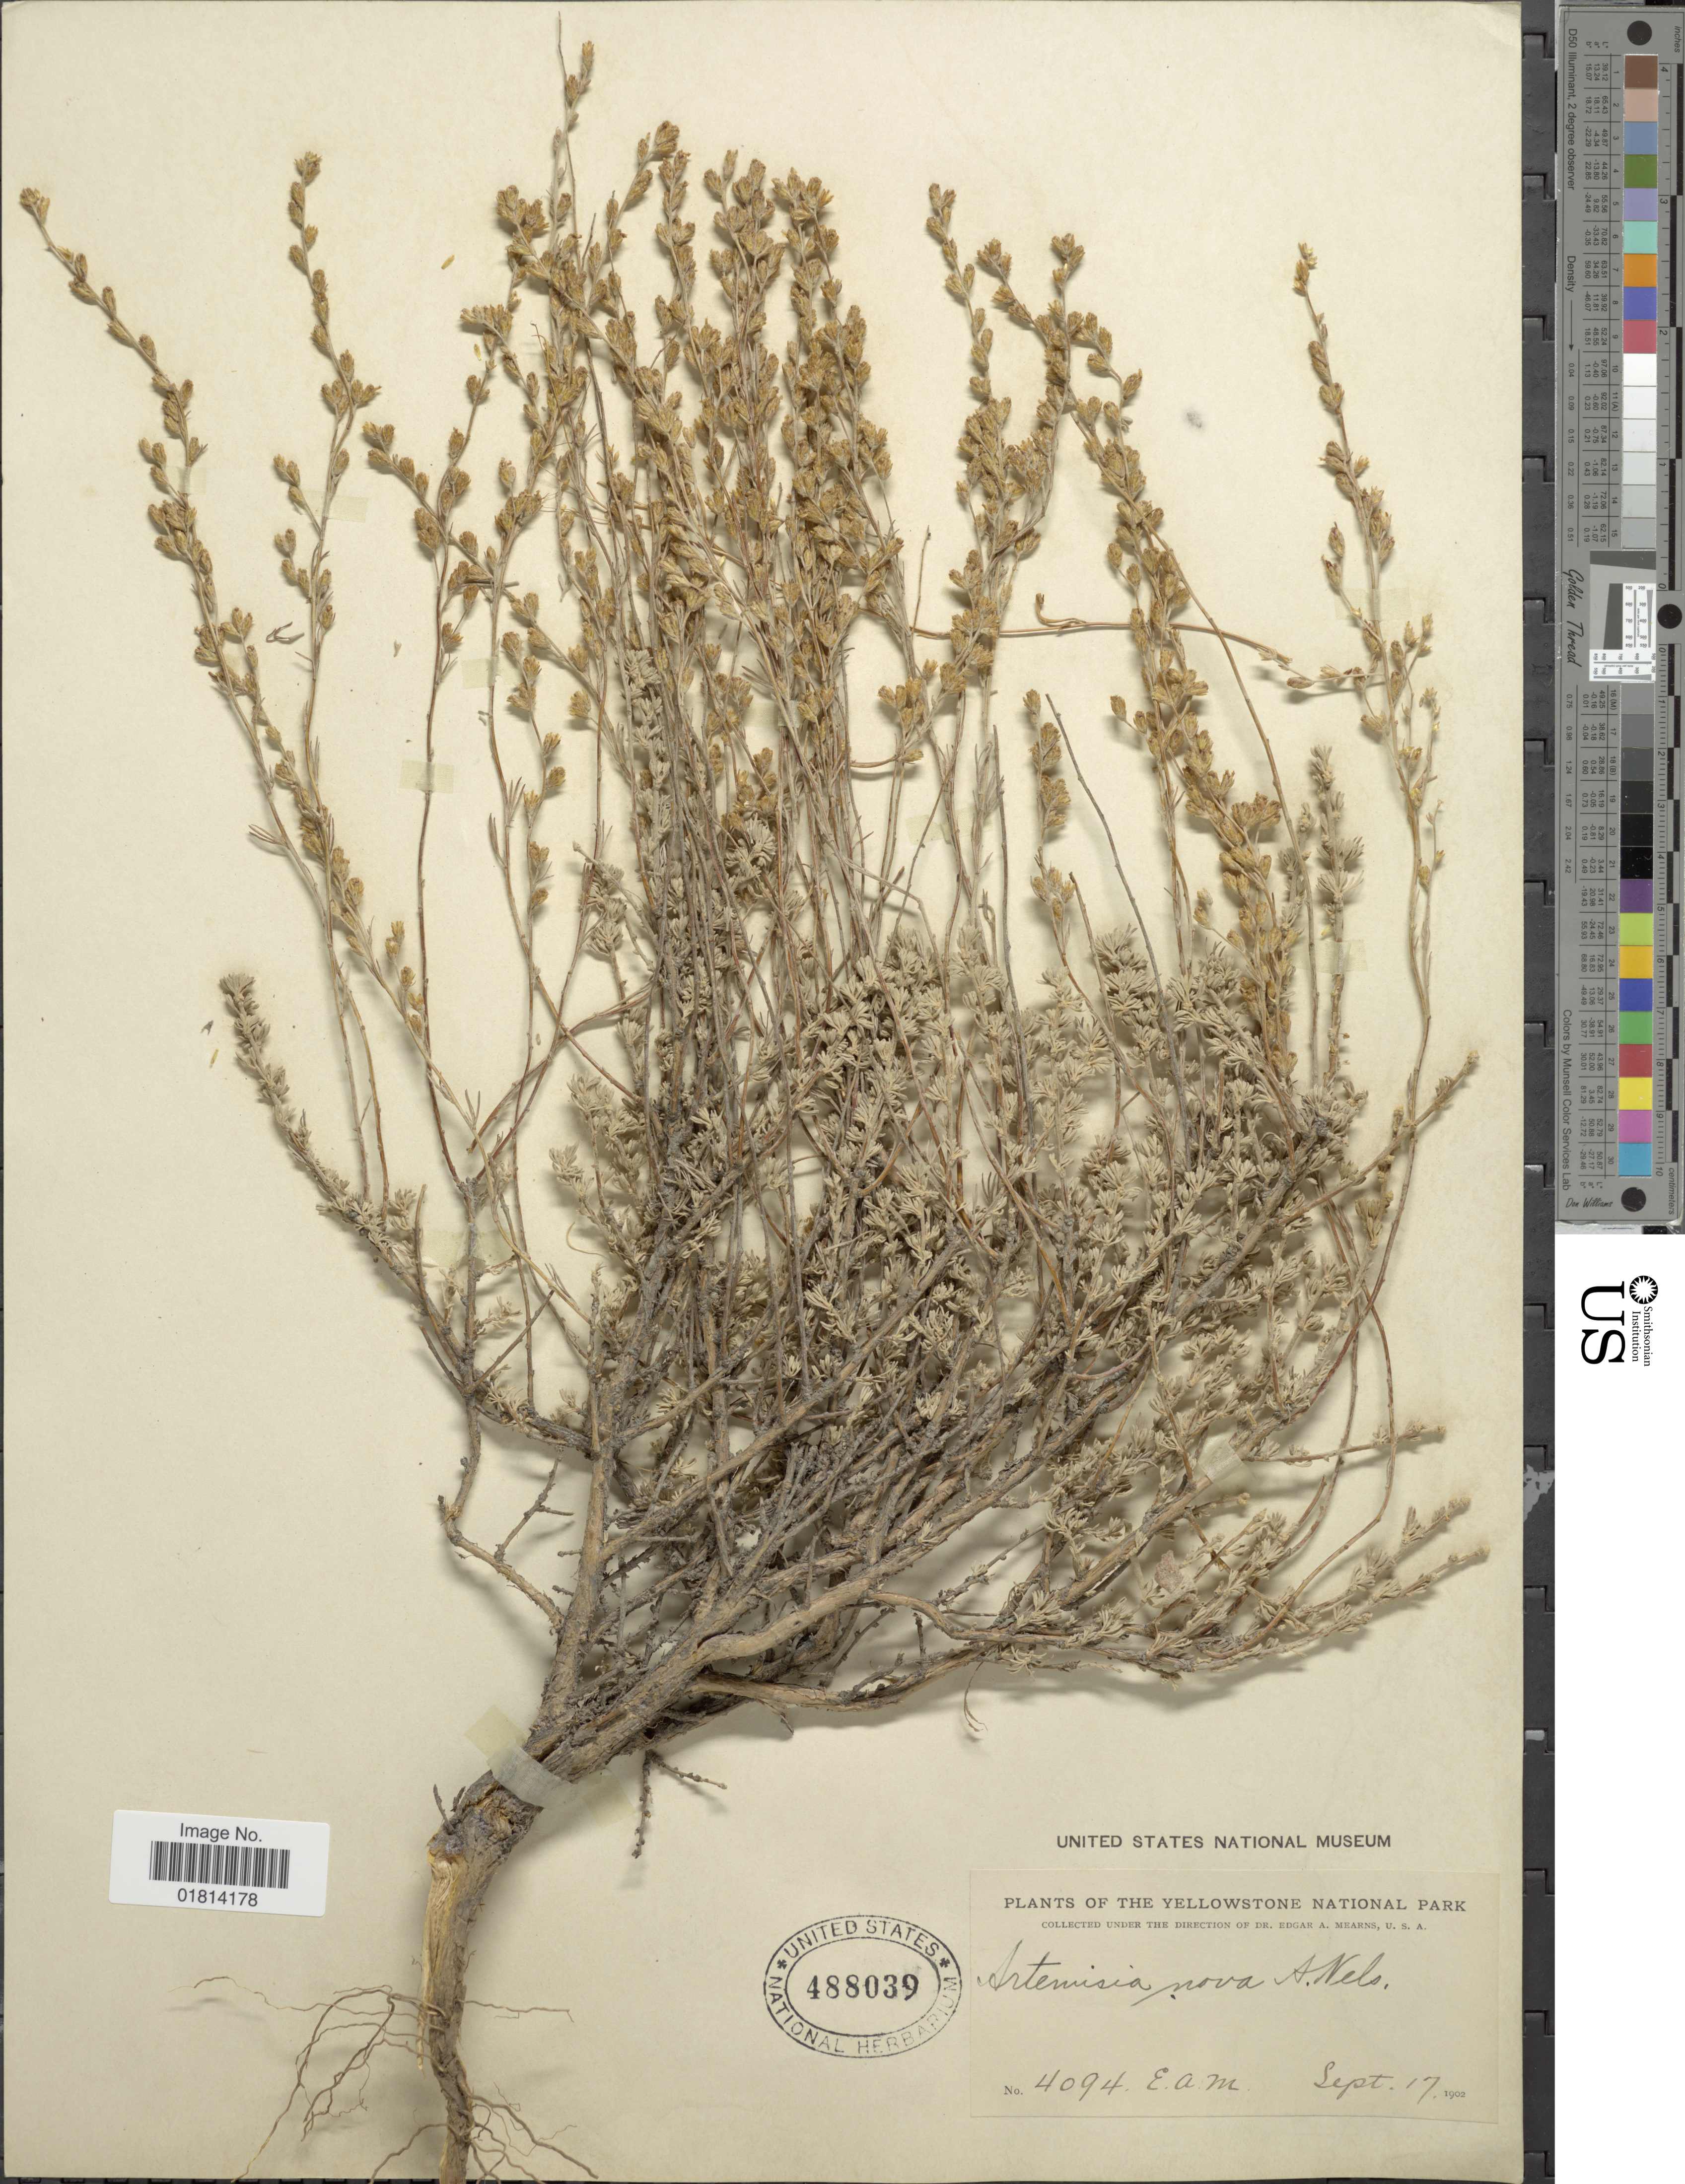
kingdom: Plantae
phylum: Tracheophyta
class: Magnoliopsida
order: Asterales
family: Asteraceae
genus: Artemisia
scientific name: Artemisia arbuscula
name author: Nutt.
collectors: E. A. Mearns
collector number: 4094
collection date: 1902-09-17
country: United States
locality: Yellowstone National Park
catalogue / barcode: US 488039